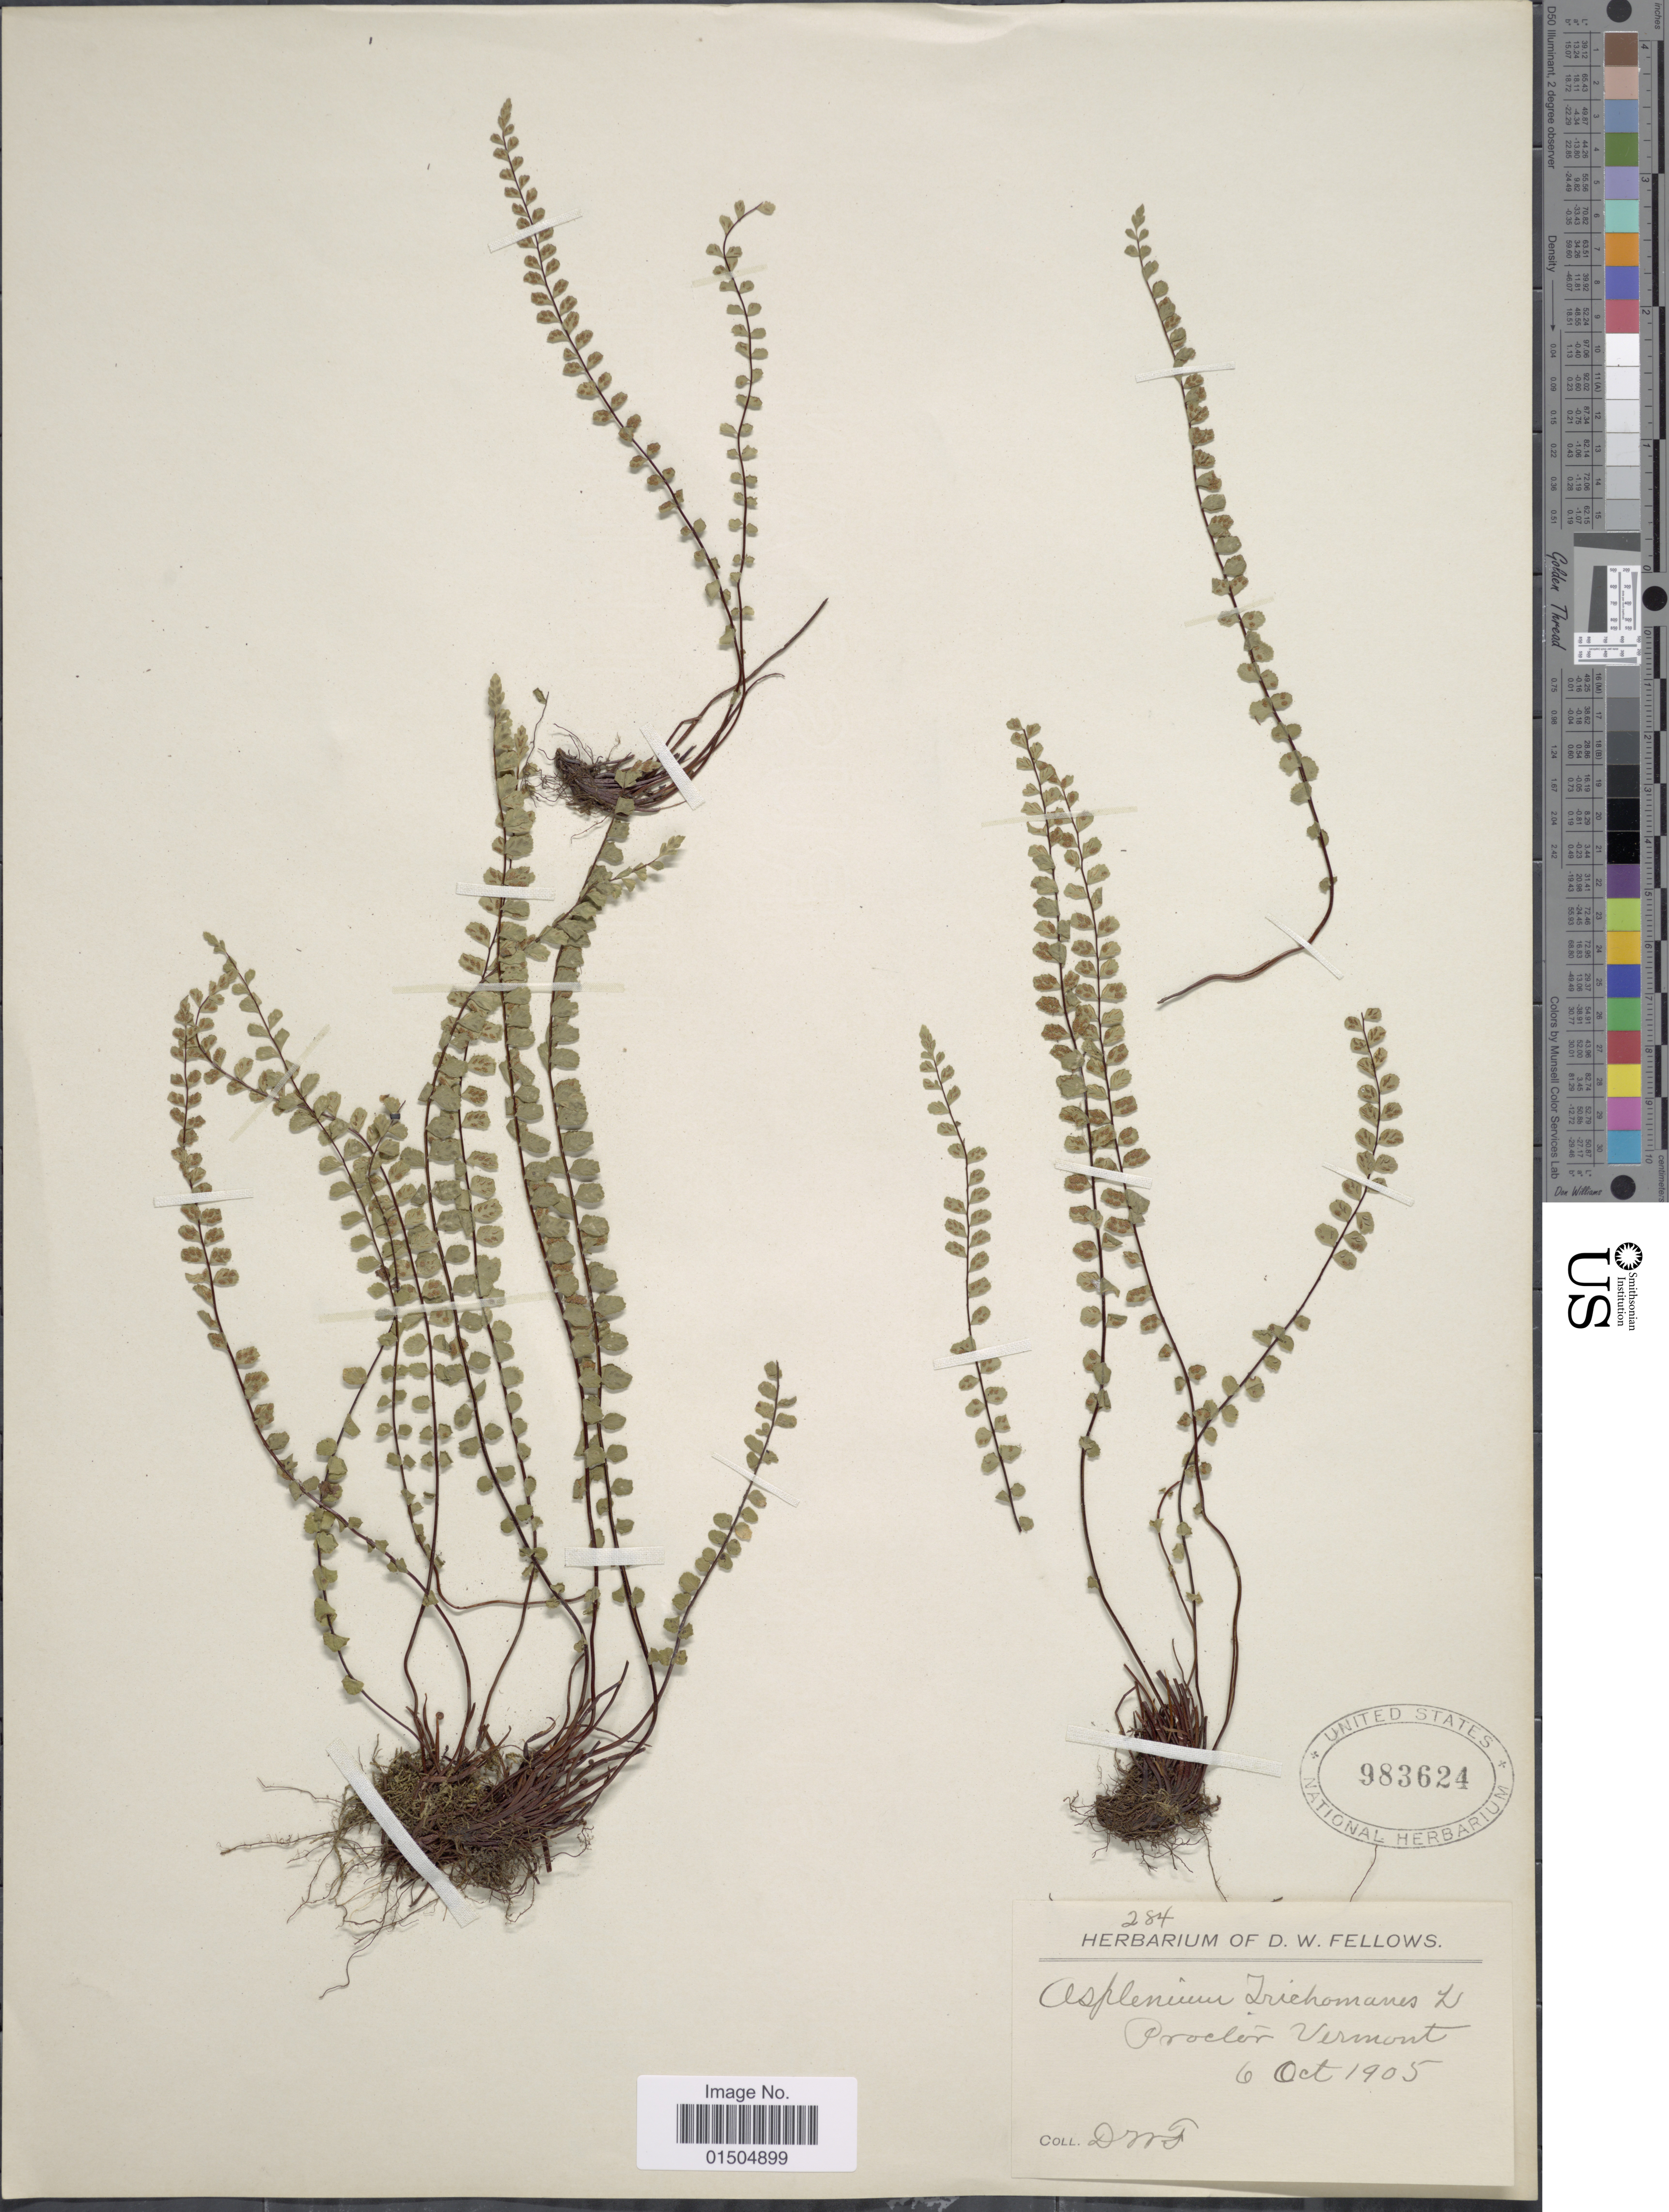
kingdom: Plantae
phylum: Tracheophyta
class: Polypodiopsida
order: Polypodiales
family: Aspleniaceae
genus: Asplenium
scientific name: Asplenium trichomanes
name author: L.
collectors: D. W. Fellows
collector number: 284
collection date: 1905-10-06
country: United States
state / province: Vermont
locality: Proctor.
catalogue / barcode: US 983624